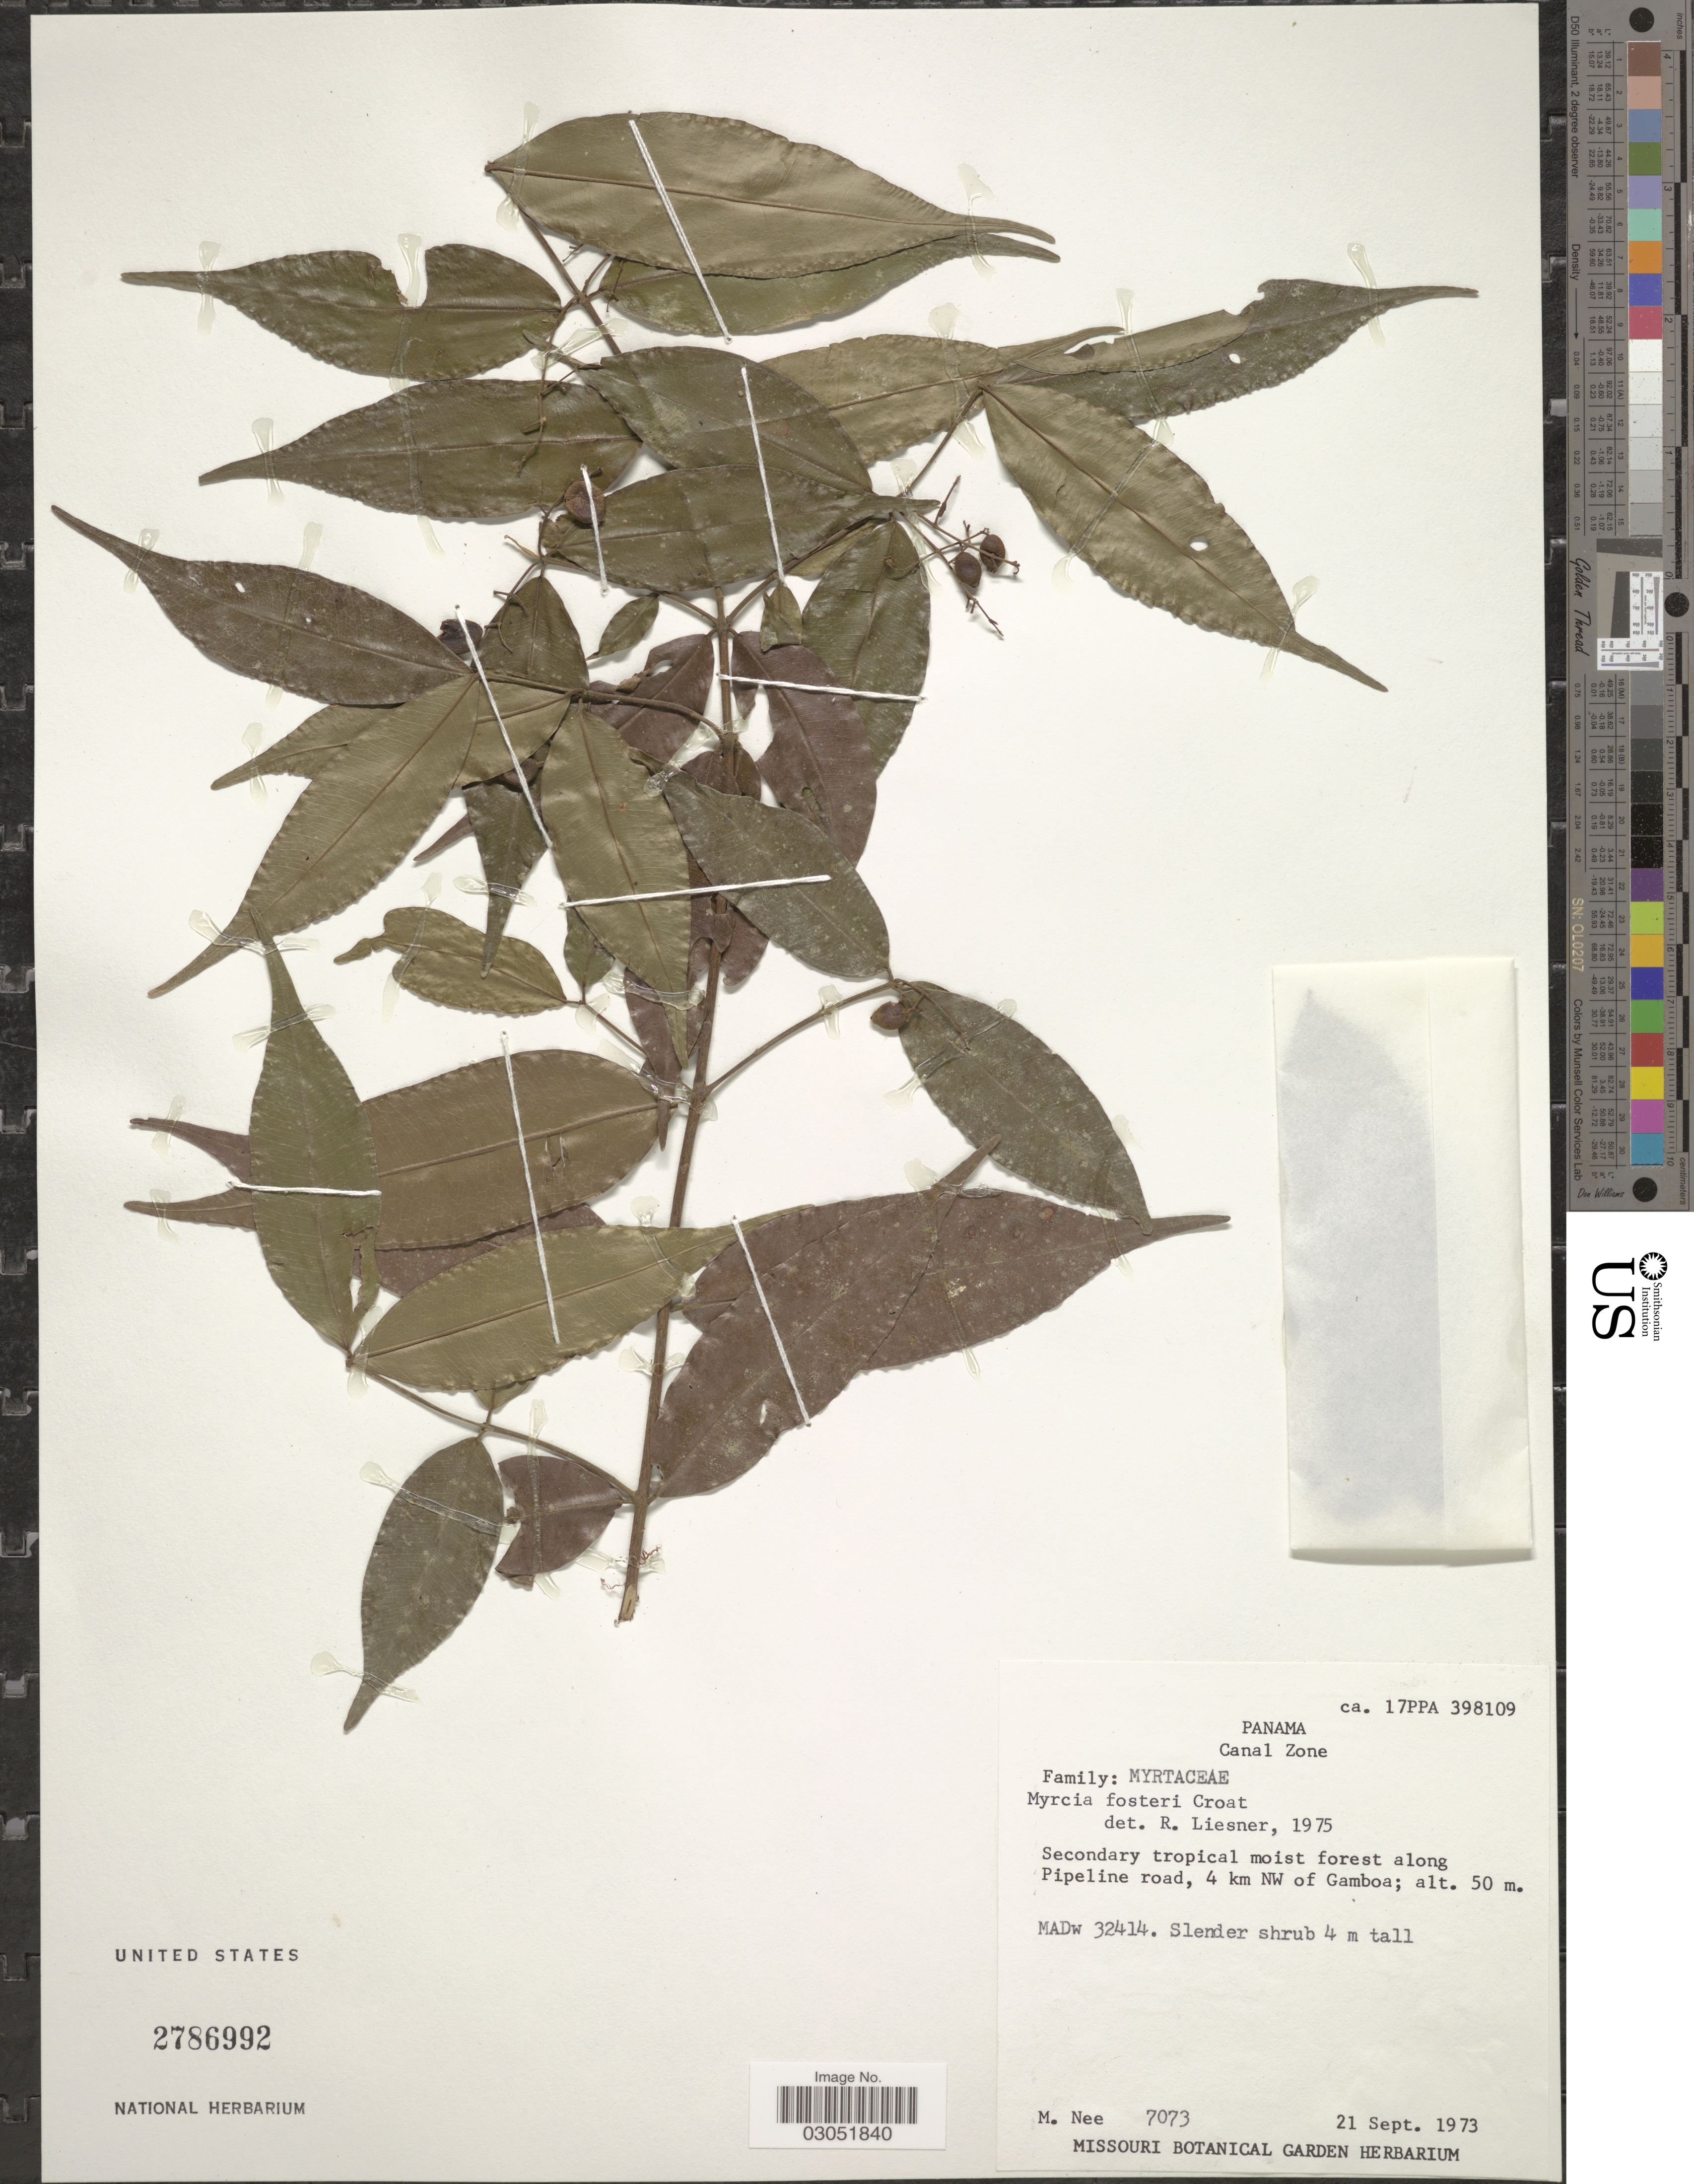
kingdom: Plantae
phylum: Tracheophyta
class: Magnoliopsida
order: Myrtales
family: Myrtaceae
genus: Myrcia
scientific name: Myrcia fosteri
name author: Croat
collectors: M. Nee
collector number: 7073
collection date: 1973-09-21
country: Panama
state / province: Colón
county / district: Canal Zone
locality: Canal Zone. Secondary tropical moist forest along Pipeline road, 4 km NW of Gamboa.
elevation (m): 50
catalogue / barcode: US 2786992